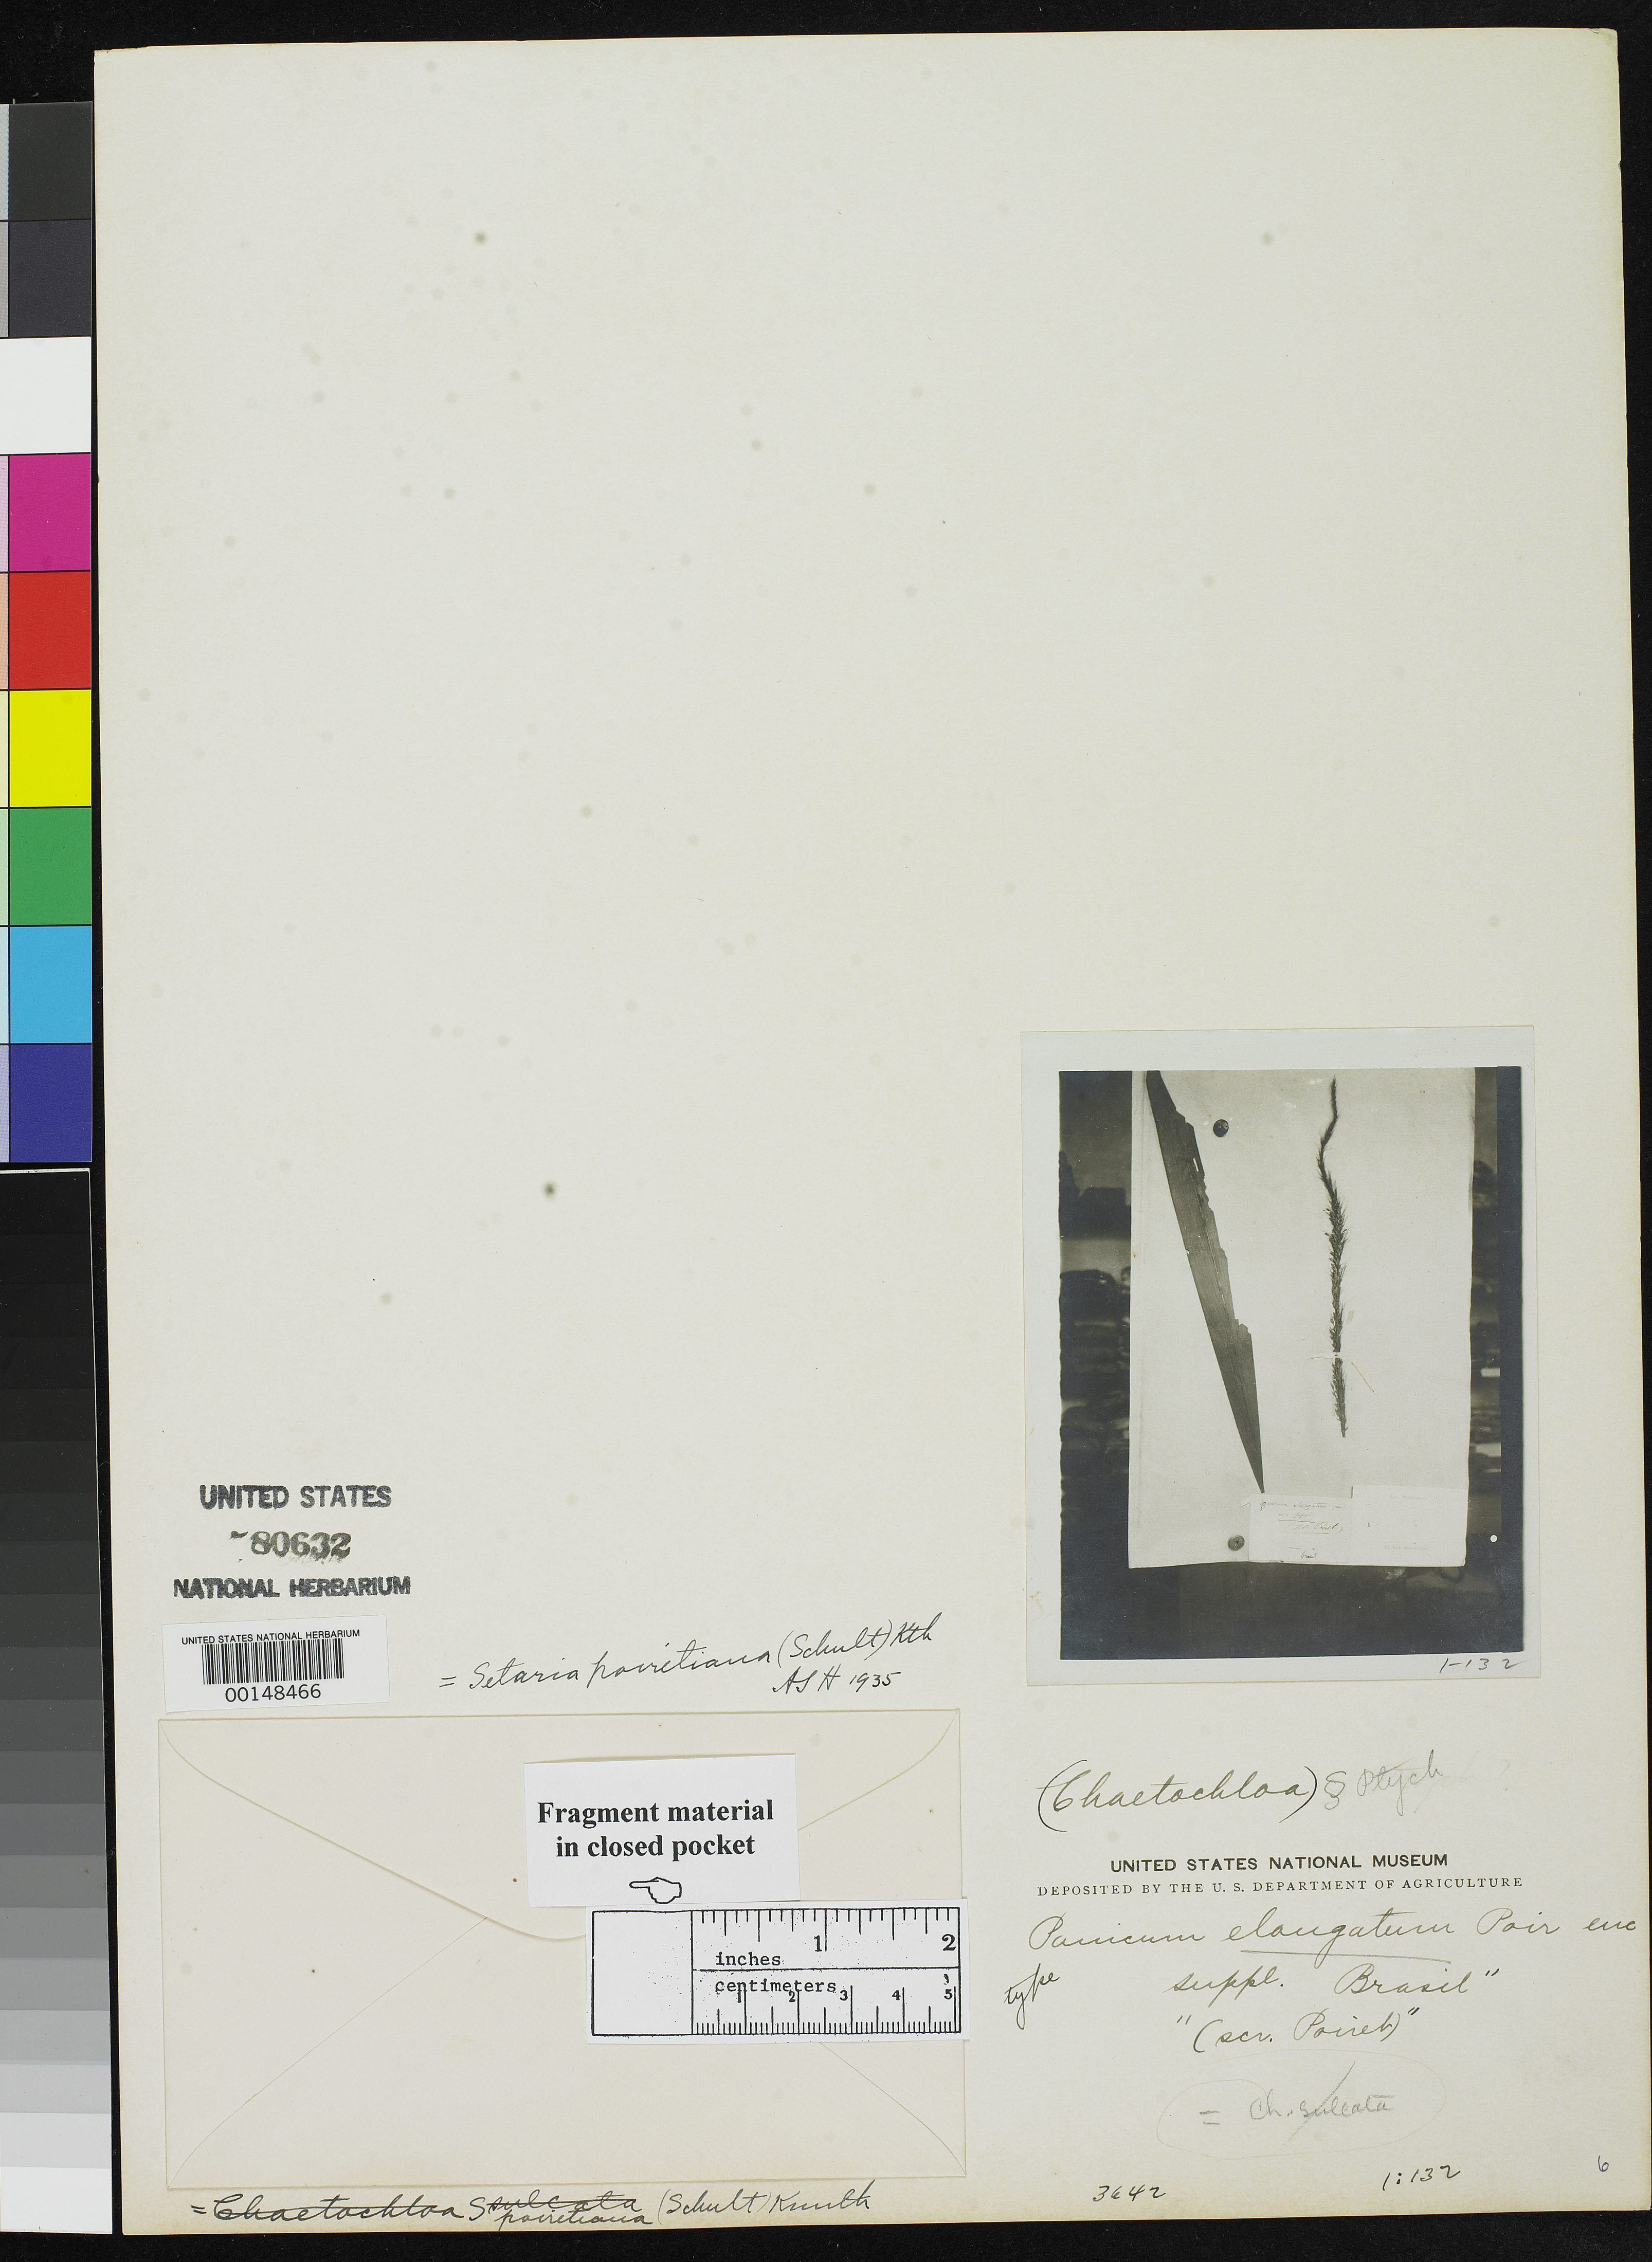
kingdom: Plantae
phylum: Tracheophyta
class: Liliopsida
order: Poales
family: Poaceae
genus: Panicum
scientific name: Panicum elongatum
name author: Poir. in Lam.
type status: Type Fragment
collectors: ex herb. Desfont.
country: Brazil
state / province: Minas Gerais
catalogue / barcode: US 80632